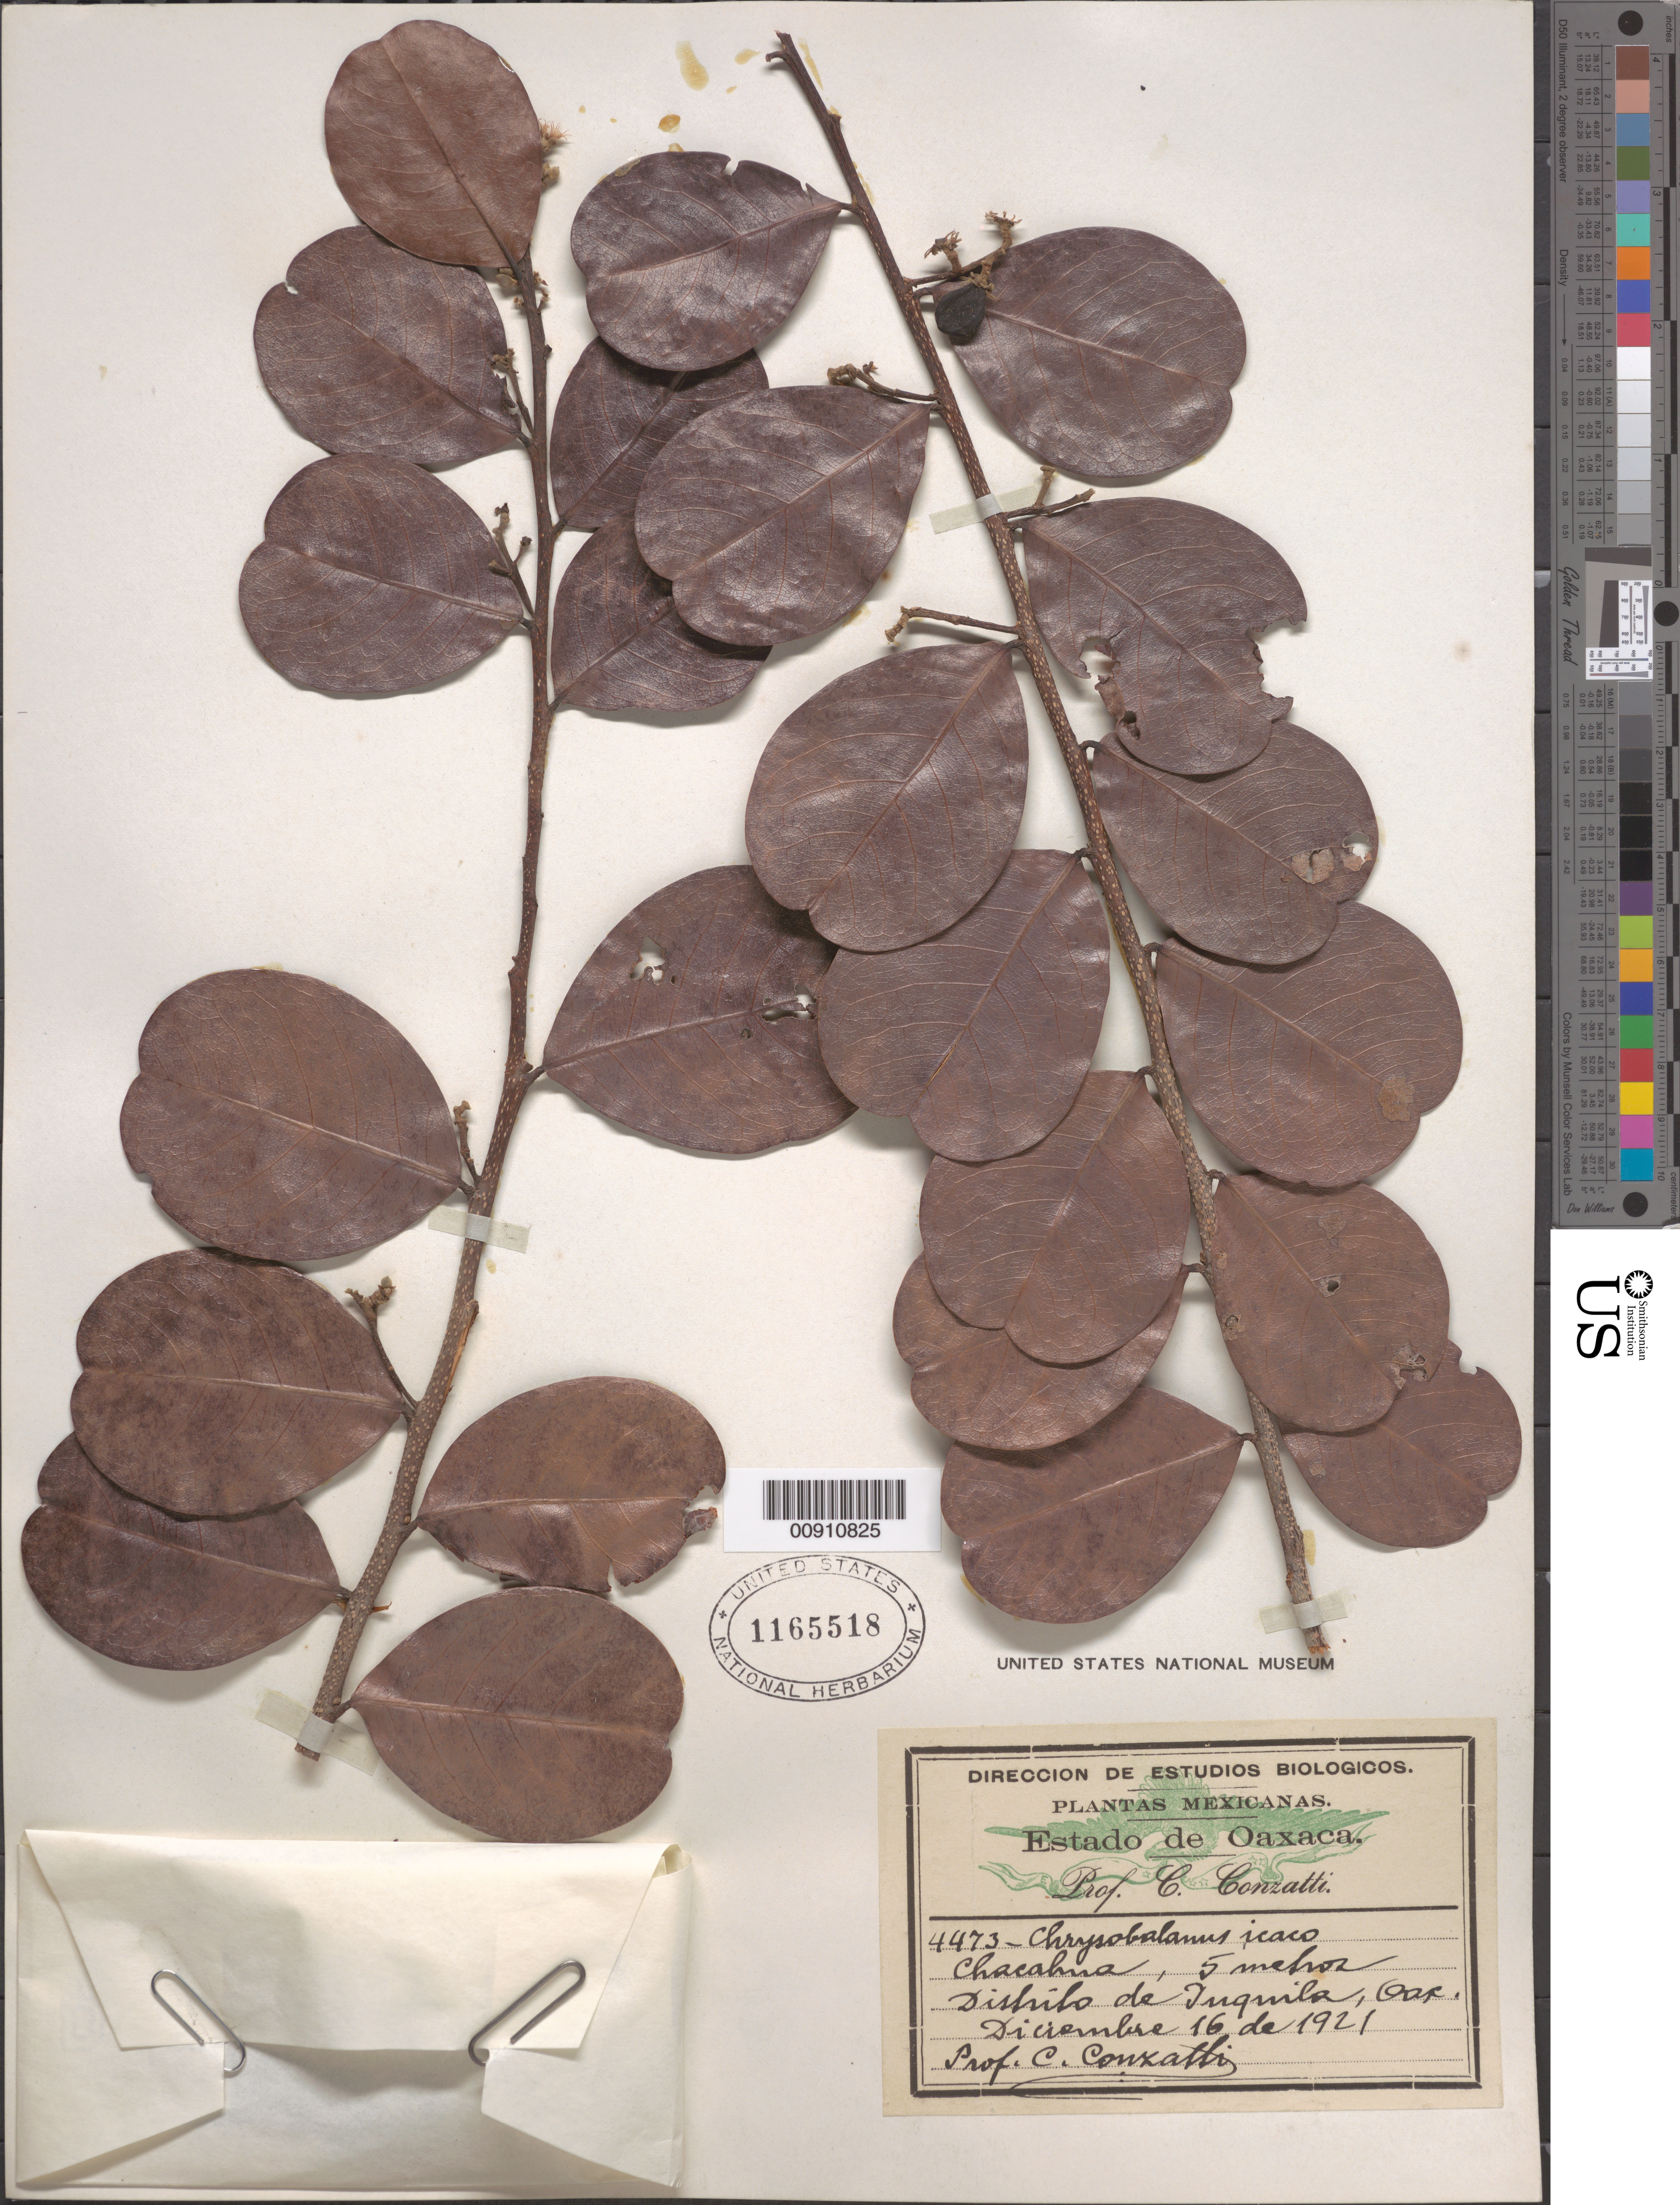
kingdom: Plantae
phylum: Tracheophyta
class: Magnoliopsida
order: Malpighiales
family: Chrysobalanaceae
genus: Chrysobalanus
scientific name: Chrysobalanus icaco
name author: L.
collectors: C. Conzatti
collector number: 4473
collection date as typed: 16 Dec 1921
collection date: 1921-12-16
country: Mexico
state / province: Oaxaca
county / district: Juquila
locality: Chacahua, Distrito de Juquila, Oaxaca.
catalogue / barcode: US 1165518